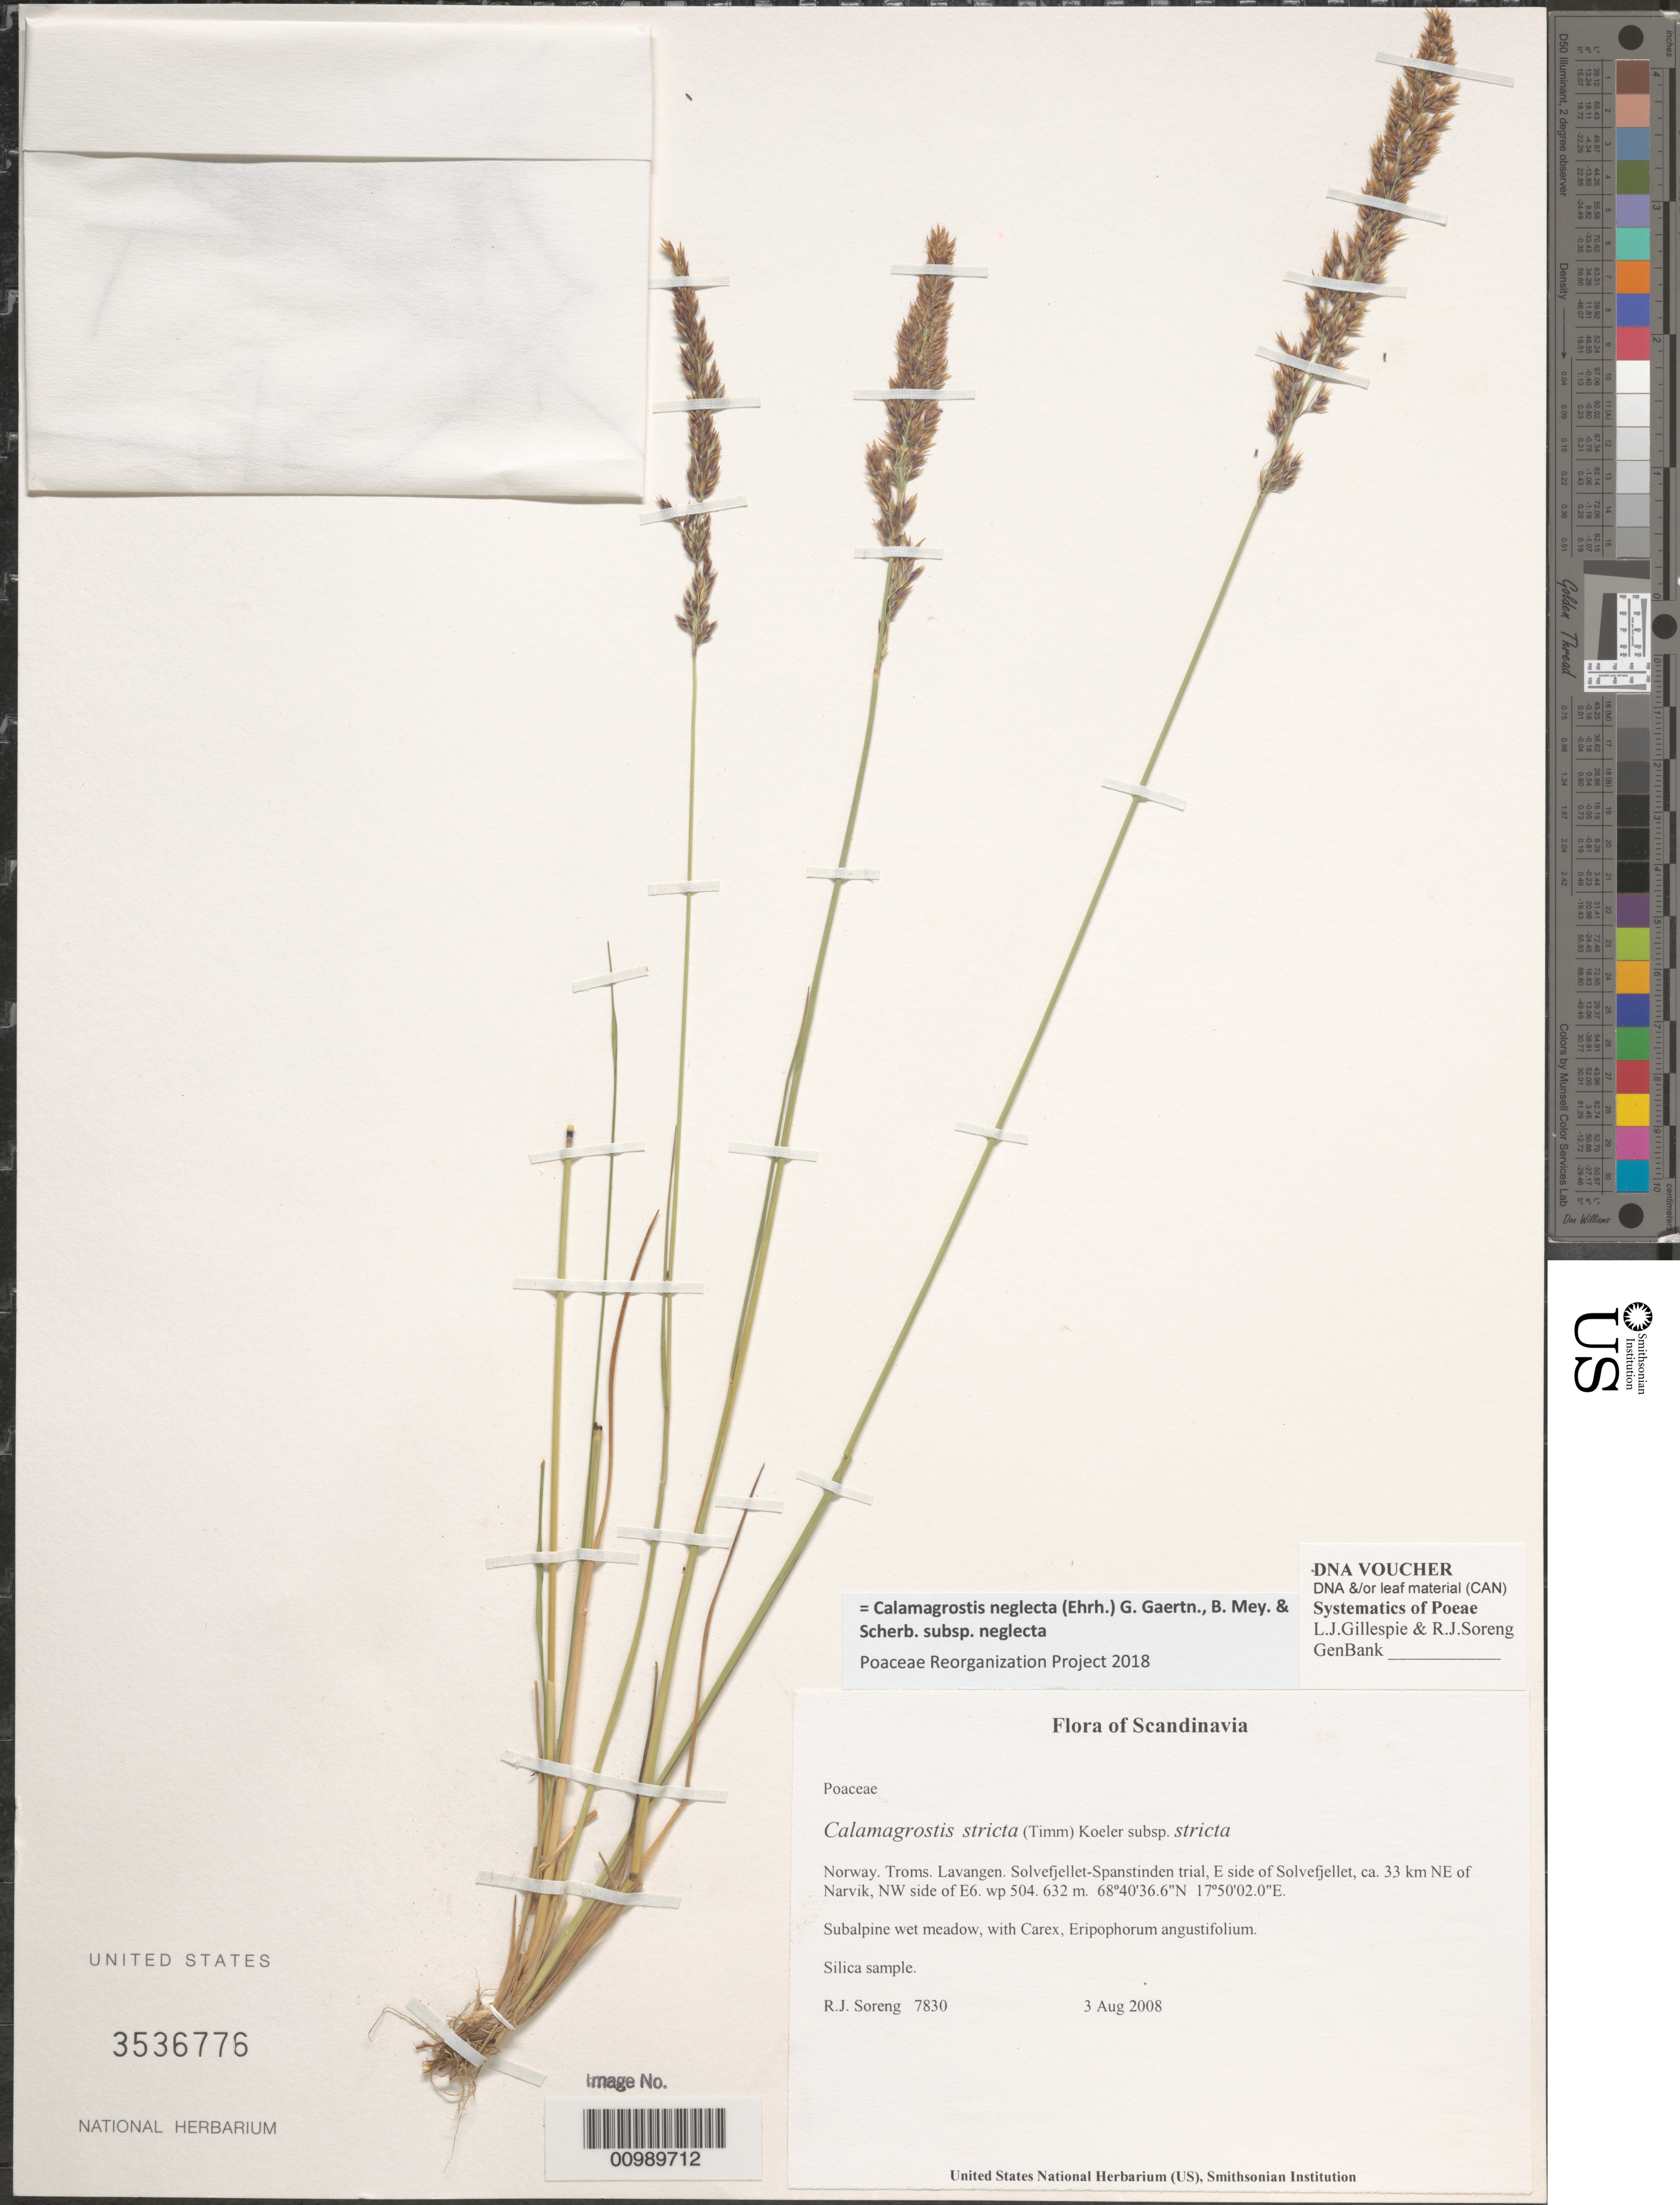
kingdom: Plantae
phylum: Tracheophyta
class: Liliopsida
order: Poales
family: Poaceae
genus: Calamagrostis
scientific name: Calamagrostis neglecta subsp. neglecta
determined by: Poaceae Reorganization Project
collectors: R. J. Soreng & N. L. Soreng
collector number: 7830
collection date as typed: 03 Aug 2008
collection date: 2008-08-03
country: Norway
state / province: Troms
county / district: Lavangen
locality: Solvefjellet-Spanstinden trial, E side of Solvefjellet, ca. 33 km NE of Narvik, NW side of E6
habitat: Subalpine wet meadow, with Carex, Eripophorum angustifolium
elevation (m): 632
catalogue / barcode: US 3536776